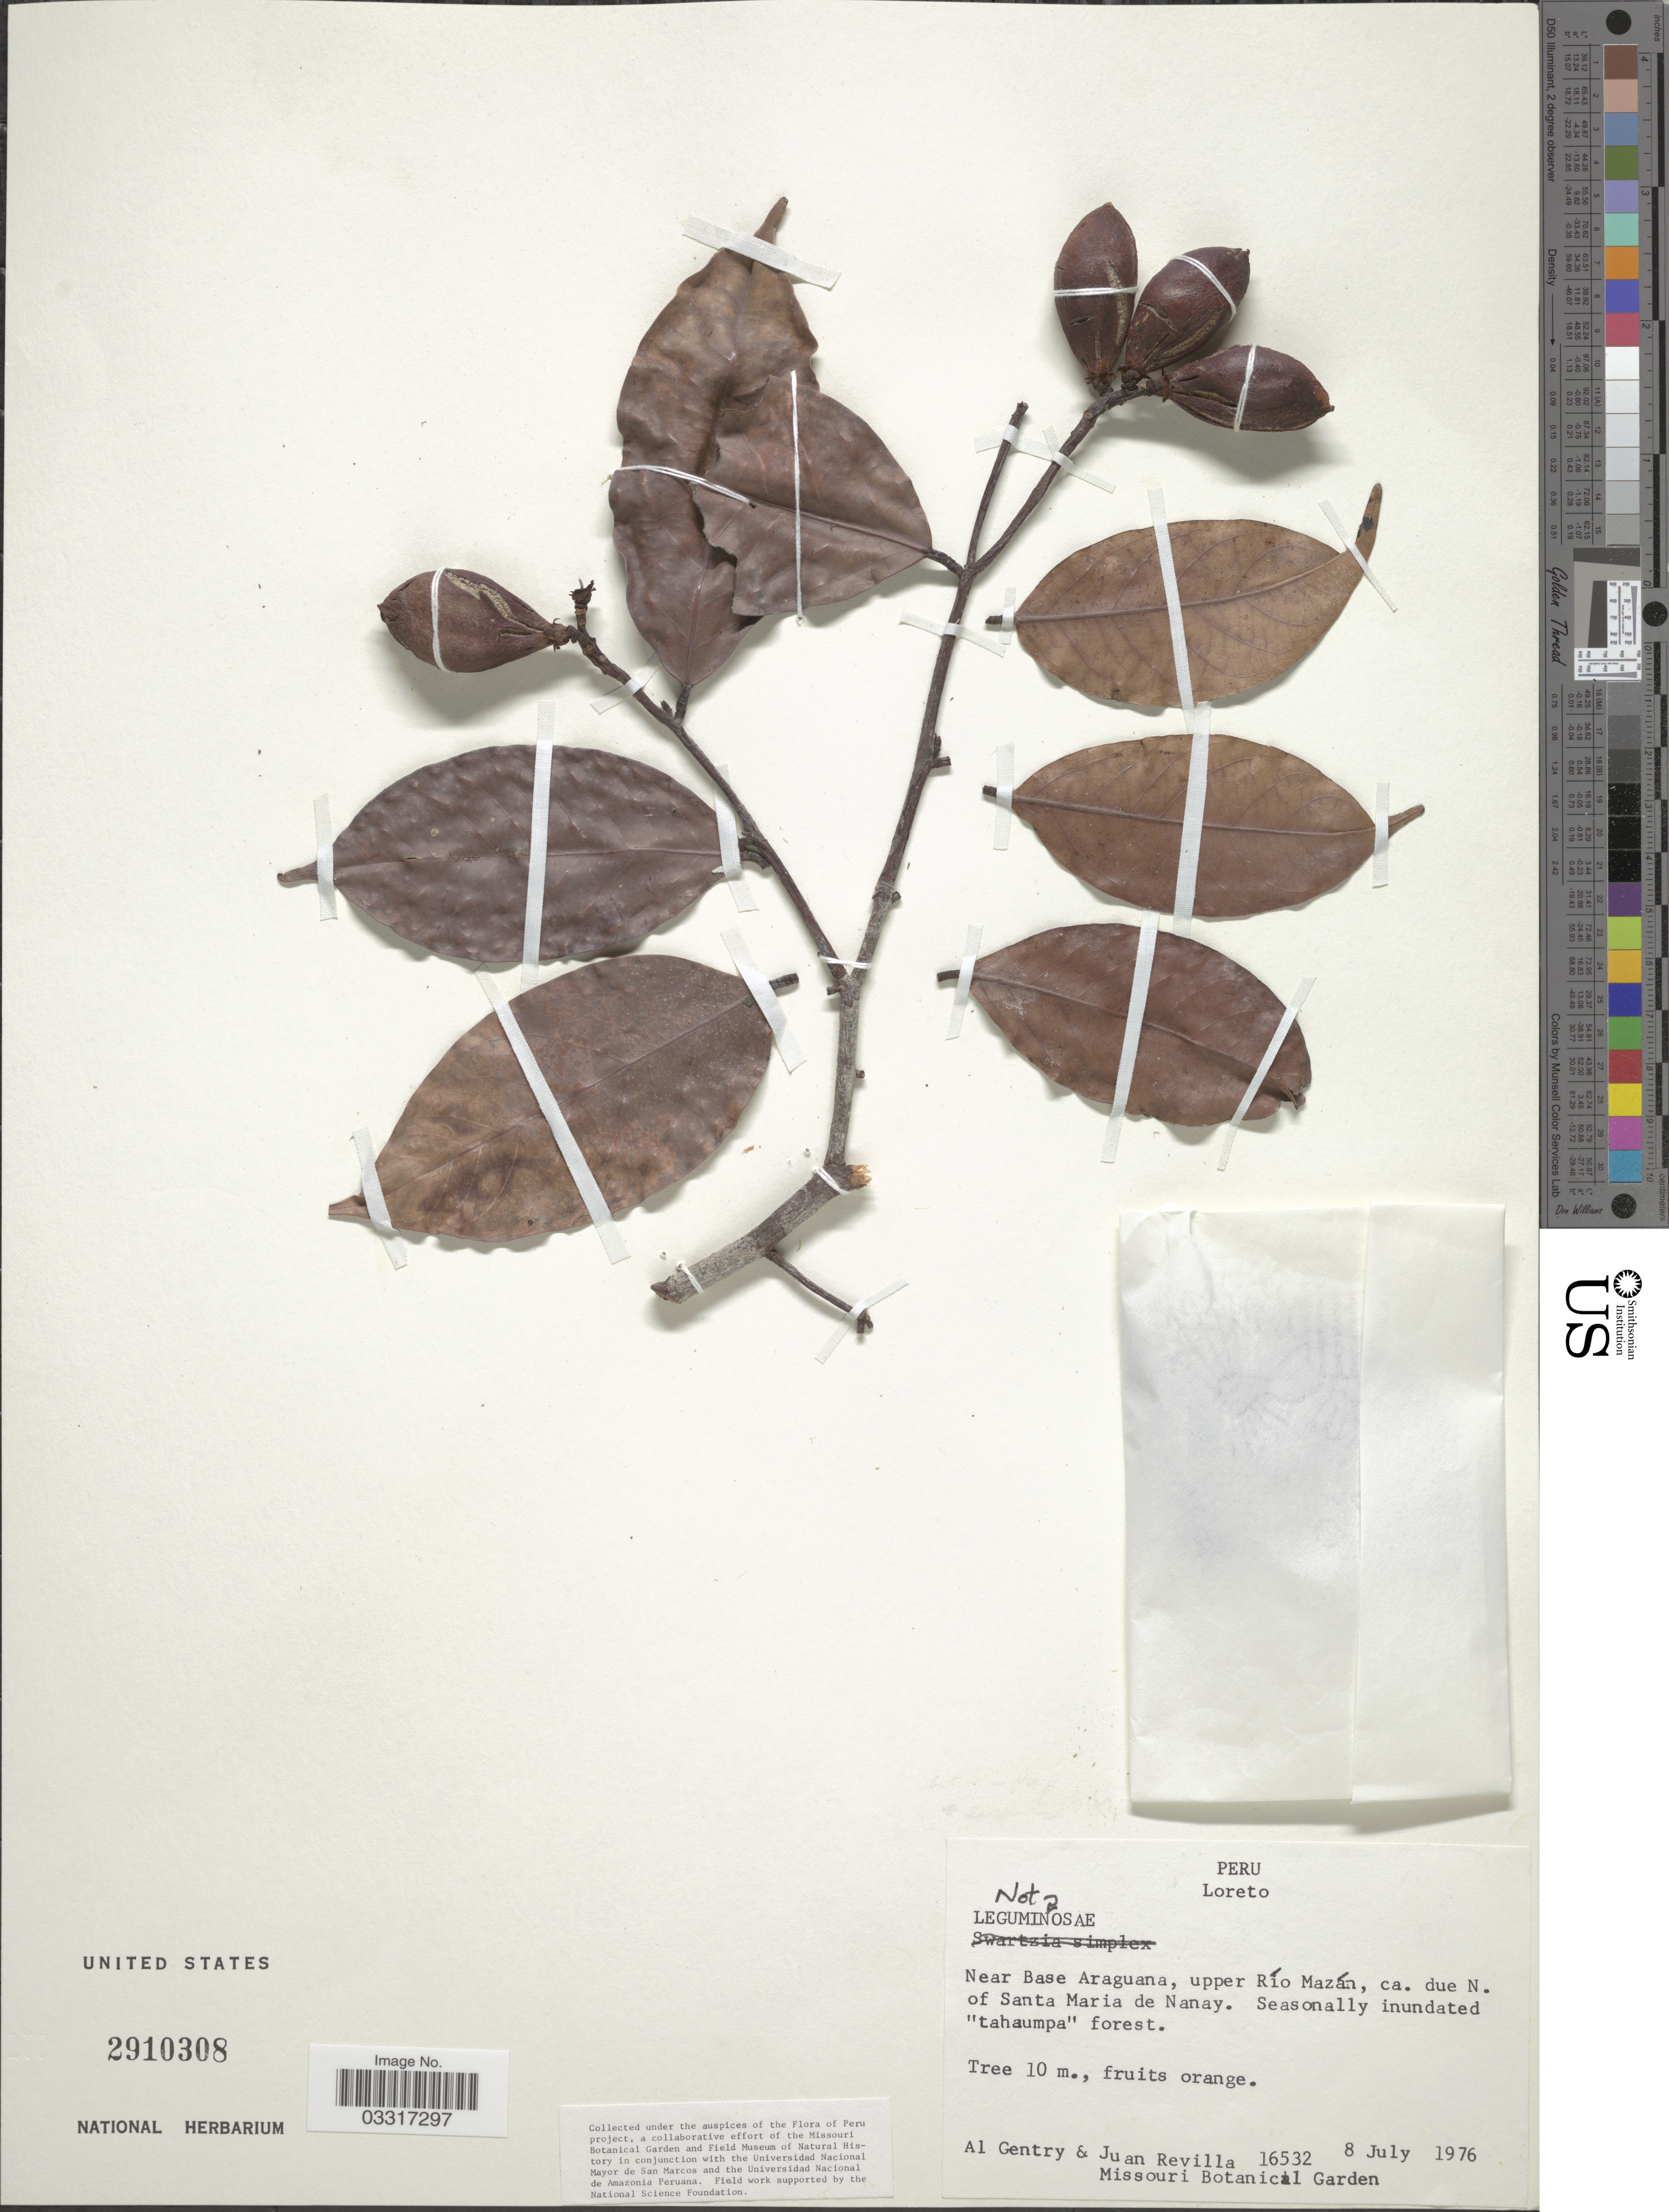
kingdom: Plantae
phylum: Tracheophyta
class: Magnoliopsida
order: Celastrales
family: Lepidobotryaceae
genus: Ruptiliocarpon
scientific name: Ruptiliocarpon caracolito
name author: Hammel & N. Zamora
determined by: Palacios, W.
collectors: A. H. Gentry & J. Revilla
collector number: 16532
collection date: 1976-07-08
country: Peru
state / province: Loreto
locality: Near Base Araguana, upper Río Mazán, ca. due N. of Santa Maria de Nanay.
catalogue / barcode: US 2910308